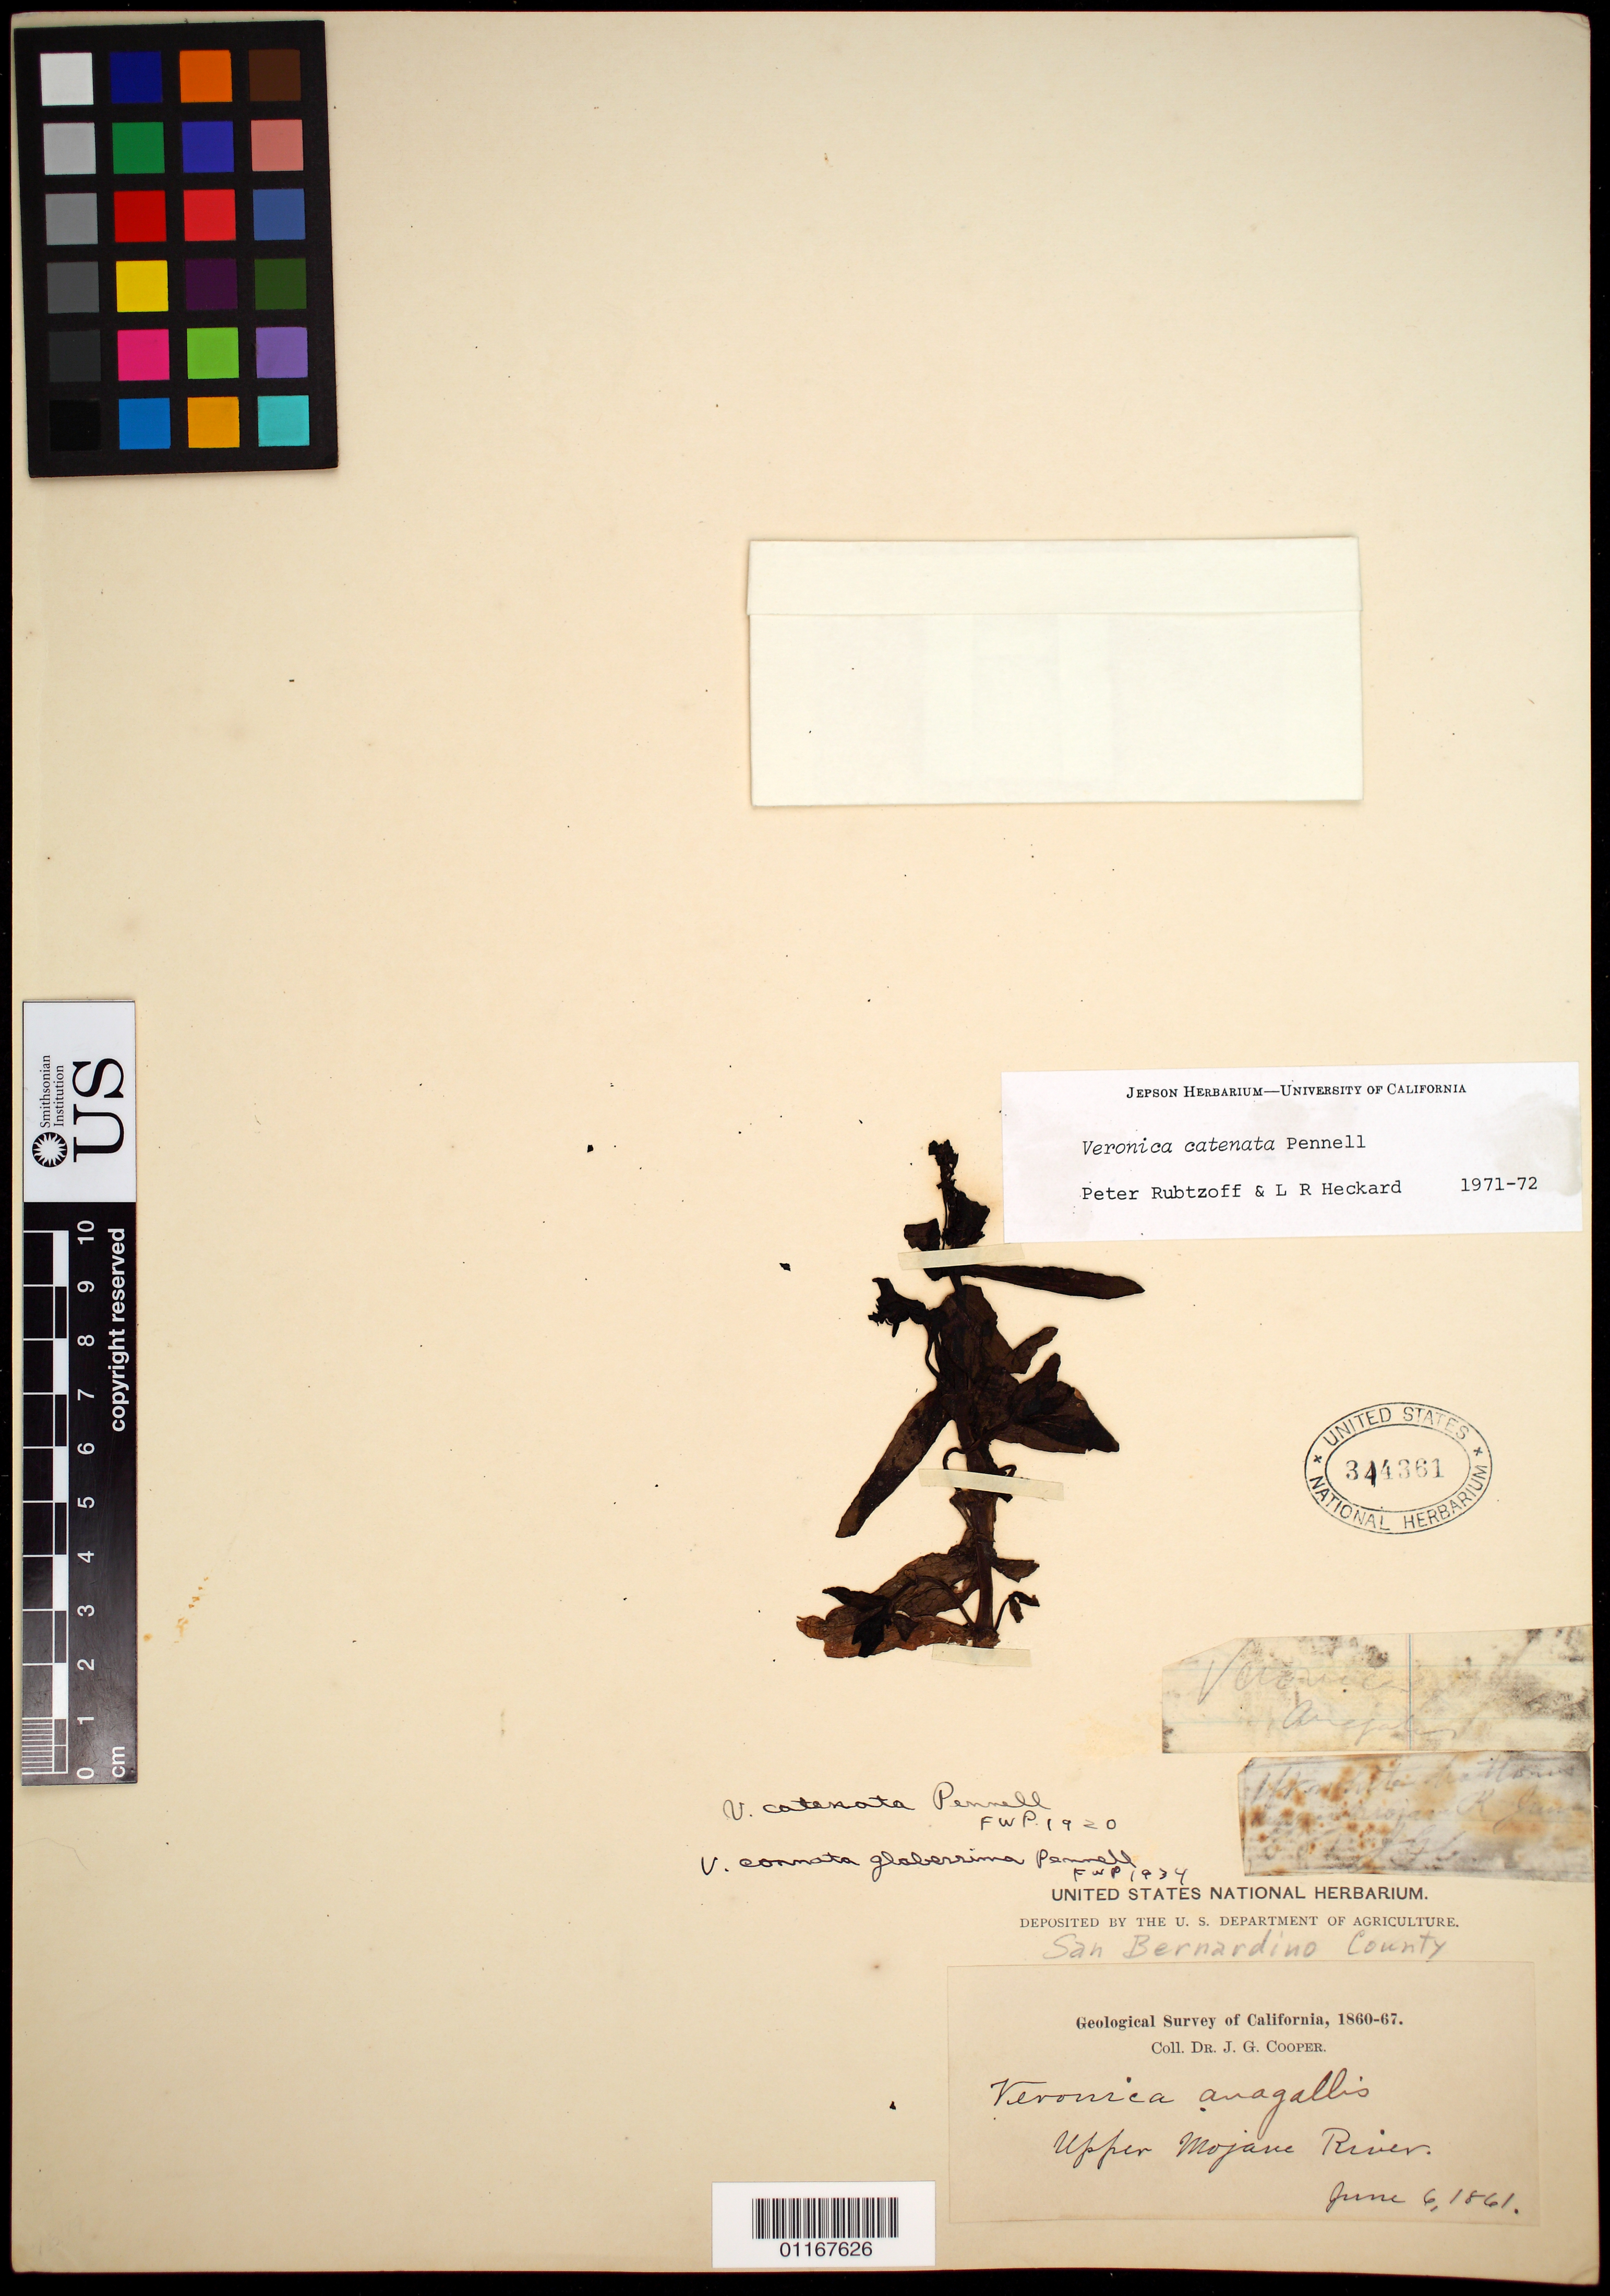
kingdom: Plantae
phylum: Tracheophyta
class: Magnoliopsida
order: Lamiales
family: Plantaginaceae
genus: Veronica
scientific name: Veronica catenata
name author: Pennell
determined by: Rubtzoff, P.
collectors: J. G. Cooper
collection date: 1861-06-06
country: United States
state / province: California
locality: Upper Mojave River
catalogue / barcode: US 344361